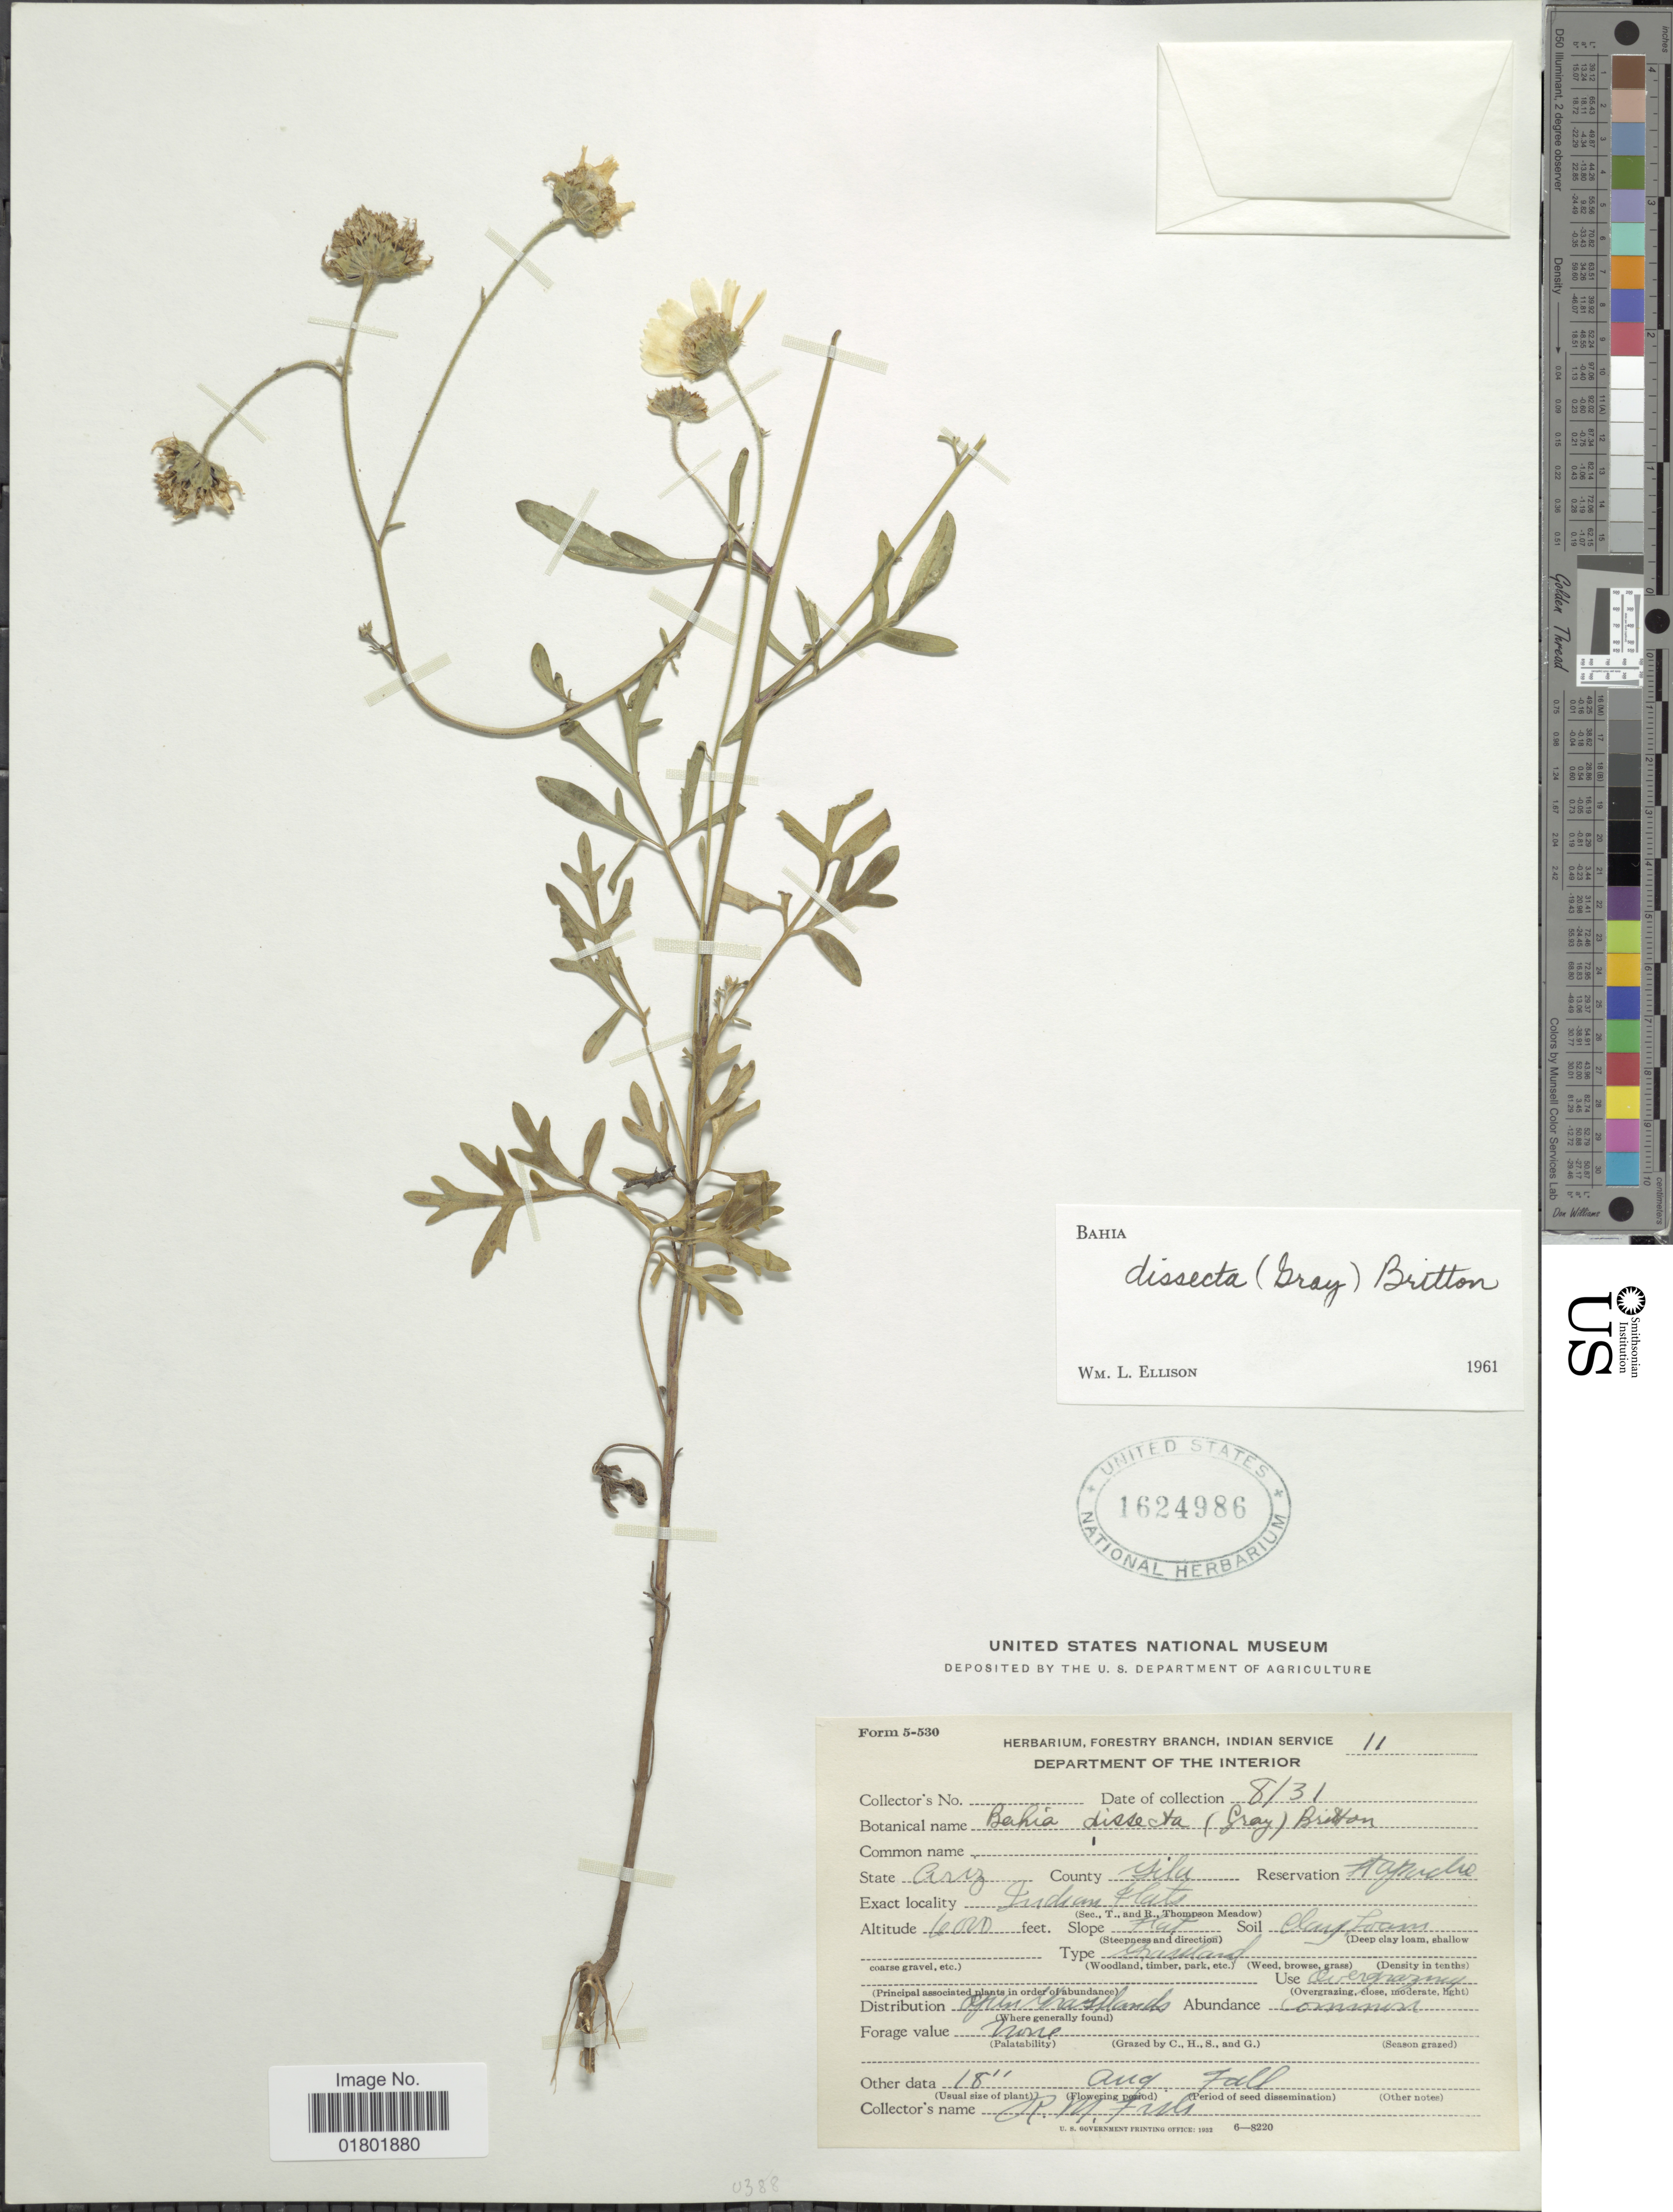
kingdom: Plantae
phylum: Tracheophyta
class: Magnoliopsida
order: Asterales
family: Asteraceae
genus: Bahia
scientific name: Bahia dissecta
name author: (A. Gray) Britton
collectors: R. Fries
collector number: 11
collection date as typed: Transcribed d/m/y: /8/31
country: United States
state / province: Arizona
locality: County Gila, Judian Flats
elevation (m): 1829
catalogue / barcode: US 1624986